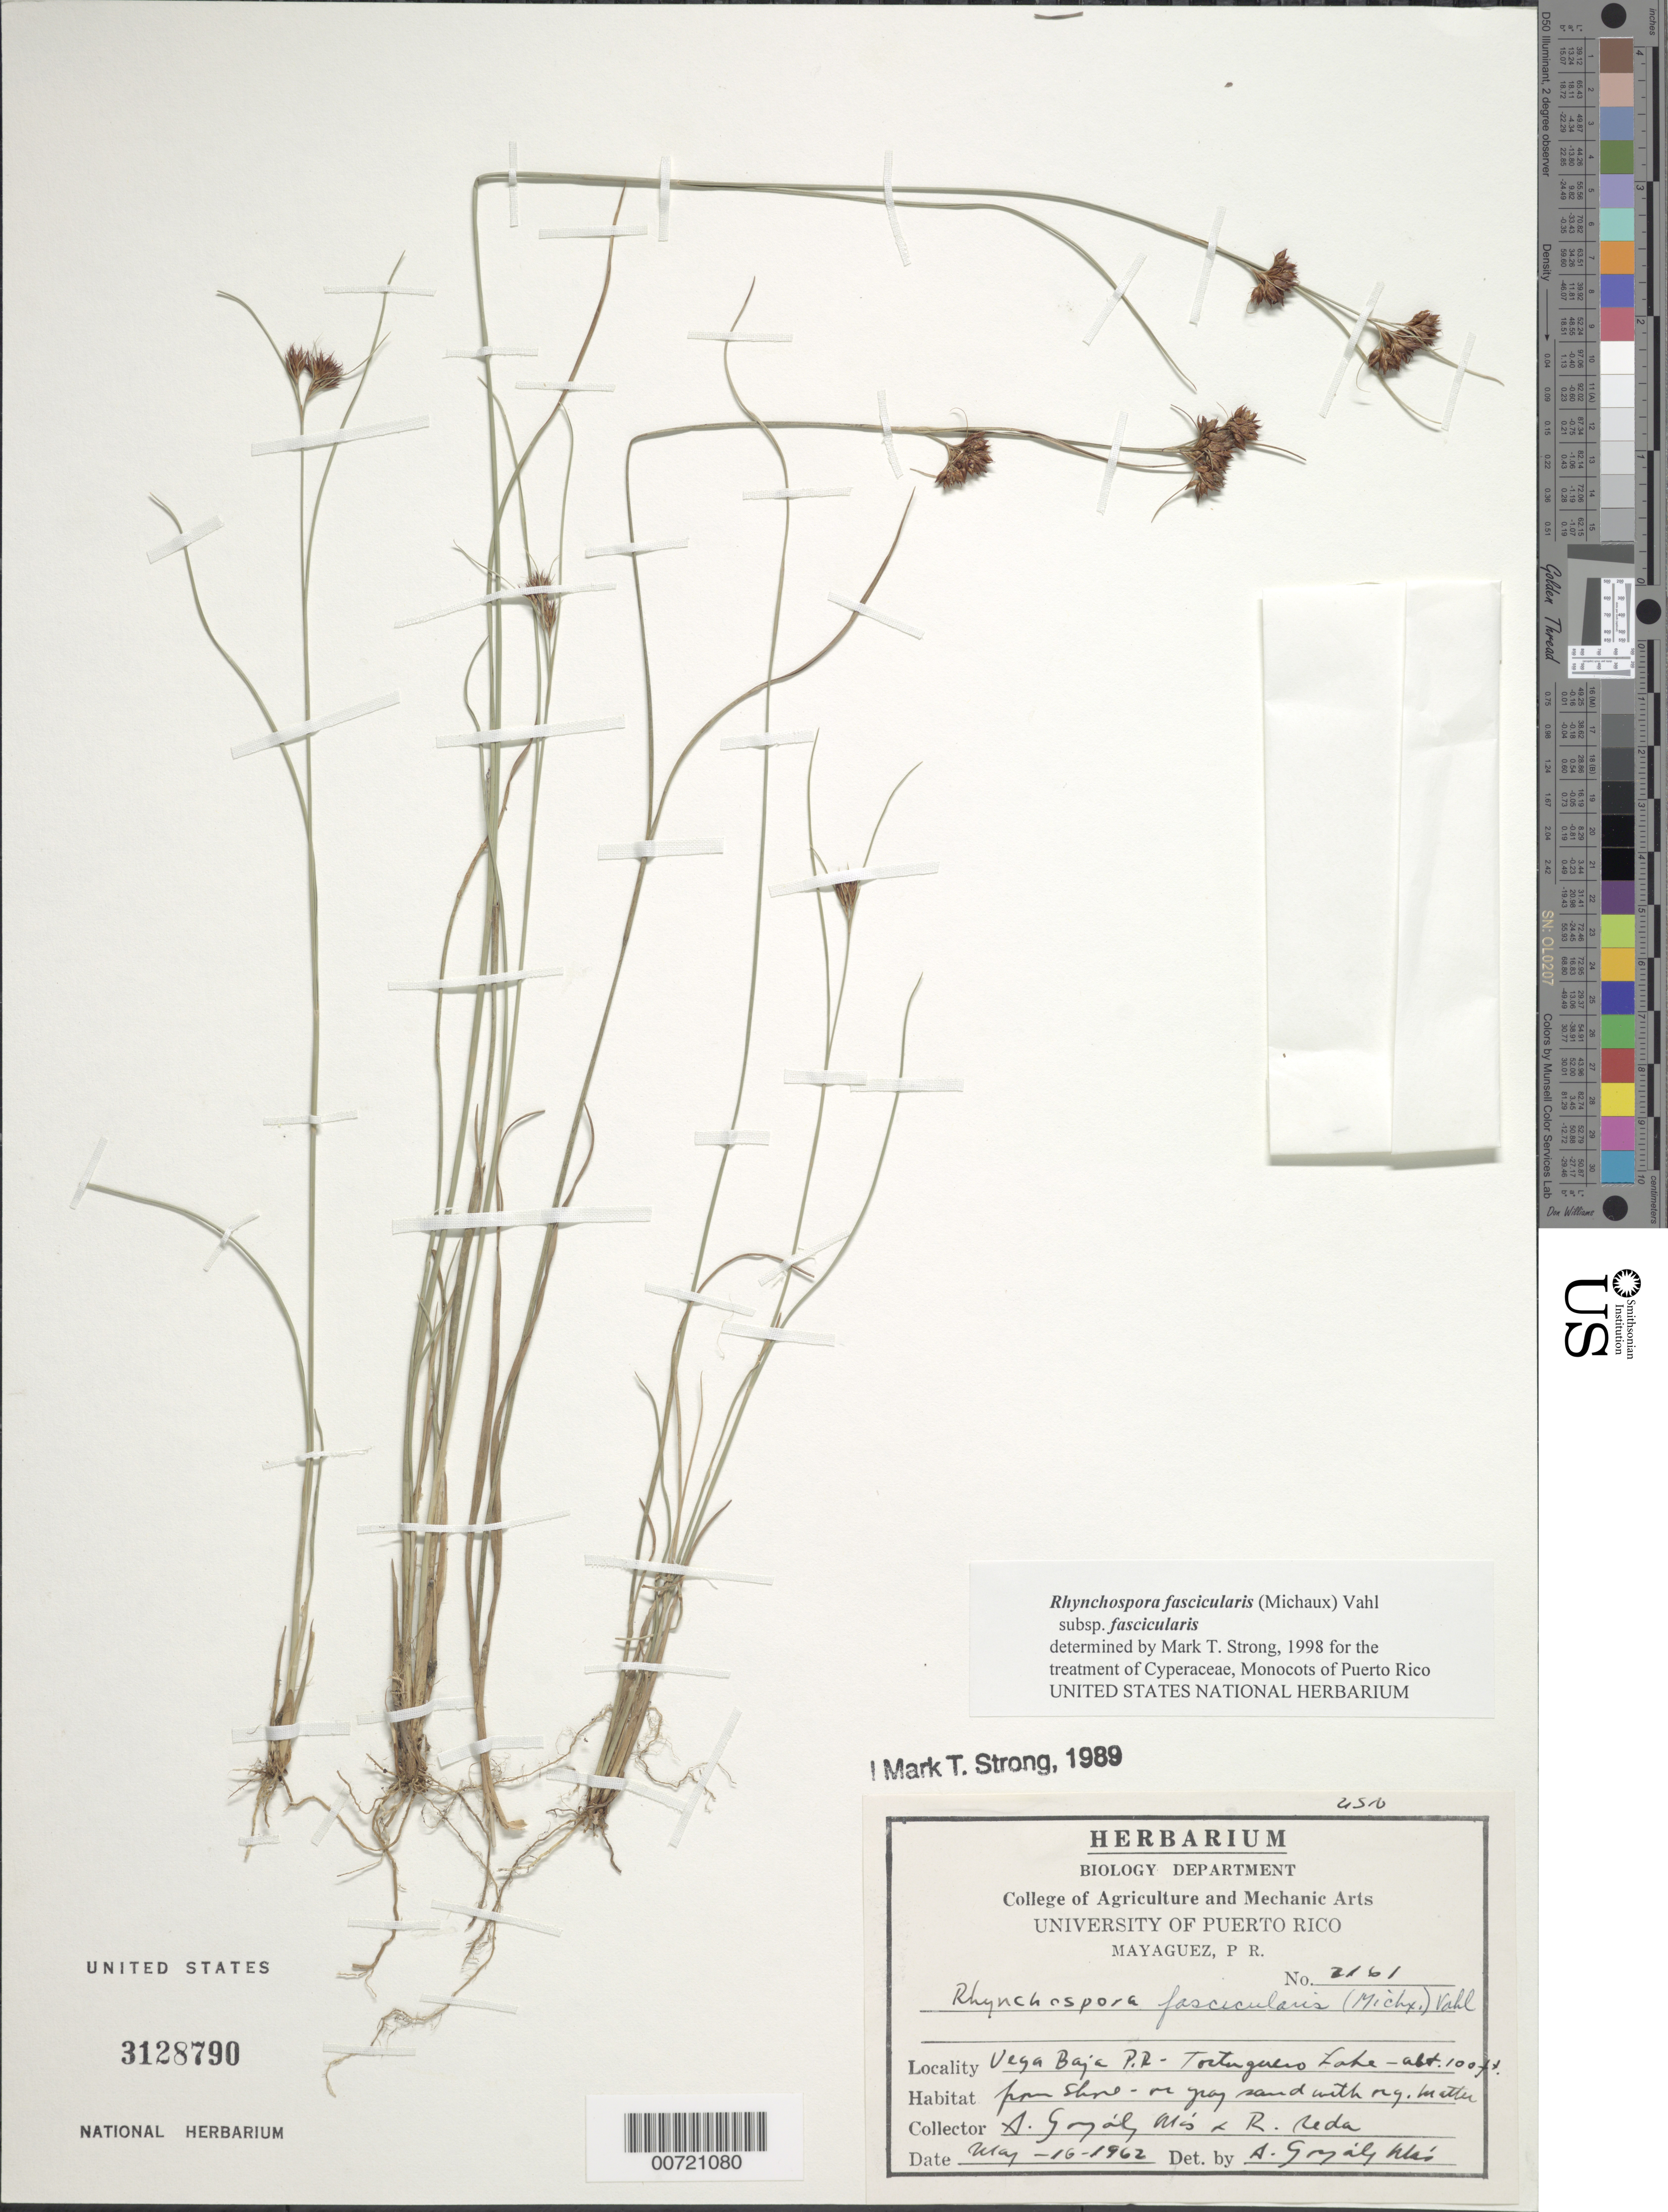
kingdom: Plantae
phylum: Tracheophyta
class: Liliopsida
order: Poales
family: Cyperaceae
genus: Rhynchospora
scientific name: Rhynchospora fascicularis subsp. fascicularis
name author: (Michx.) Vahl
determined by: Strong, M. T., (US), Smithsonian Institution - National Museum of Natural History (UNITED STATES)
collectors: A. González Más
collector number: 2161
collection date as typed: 16 May 1962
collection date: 1962-05-16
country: Puerto Rico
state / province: Manatí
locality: Vega Baja: Tortuguero Lake, about 100 ft. from shore.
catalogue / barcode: US 3128790